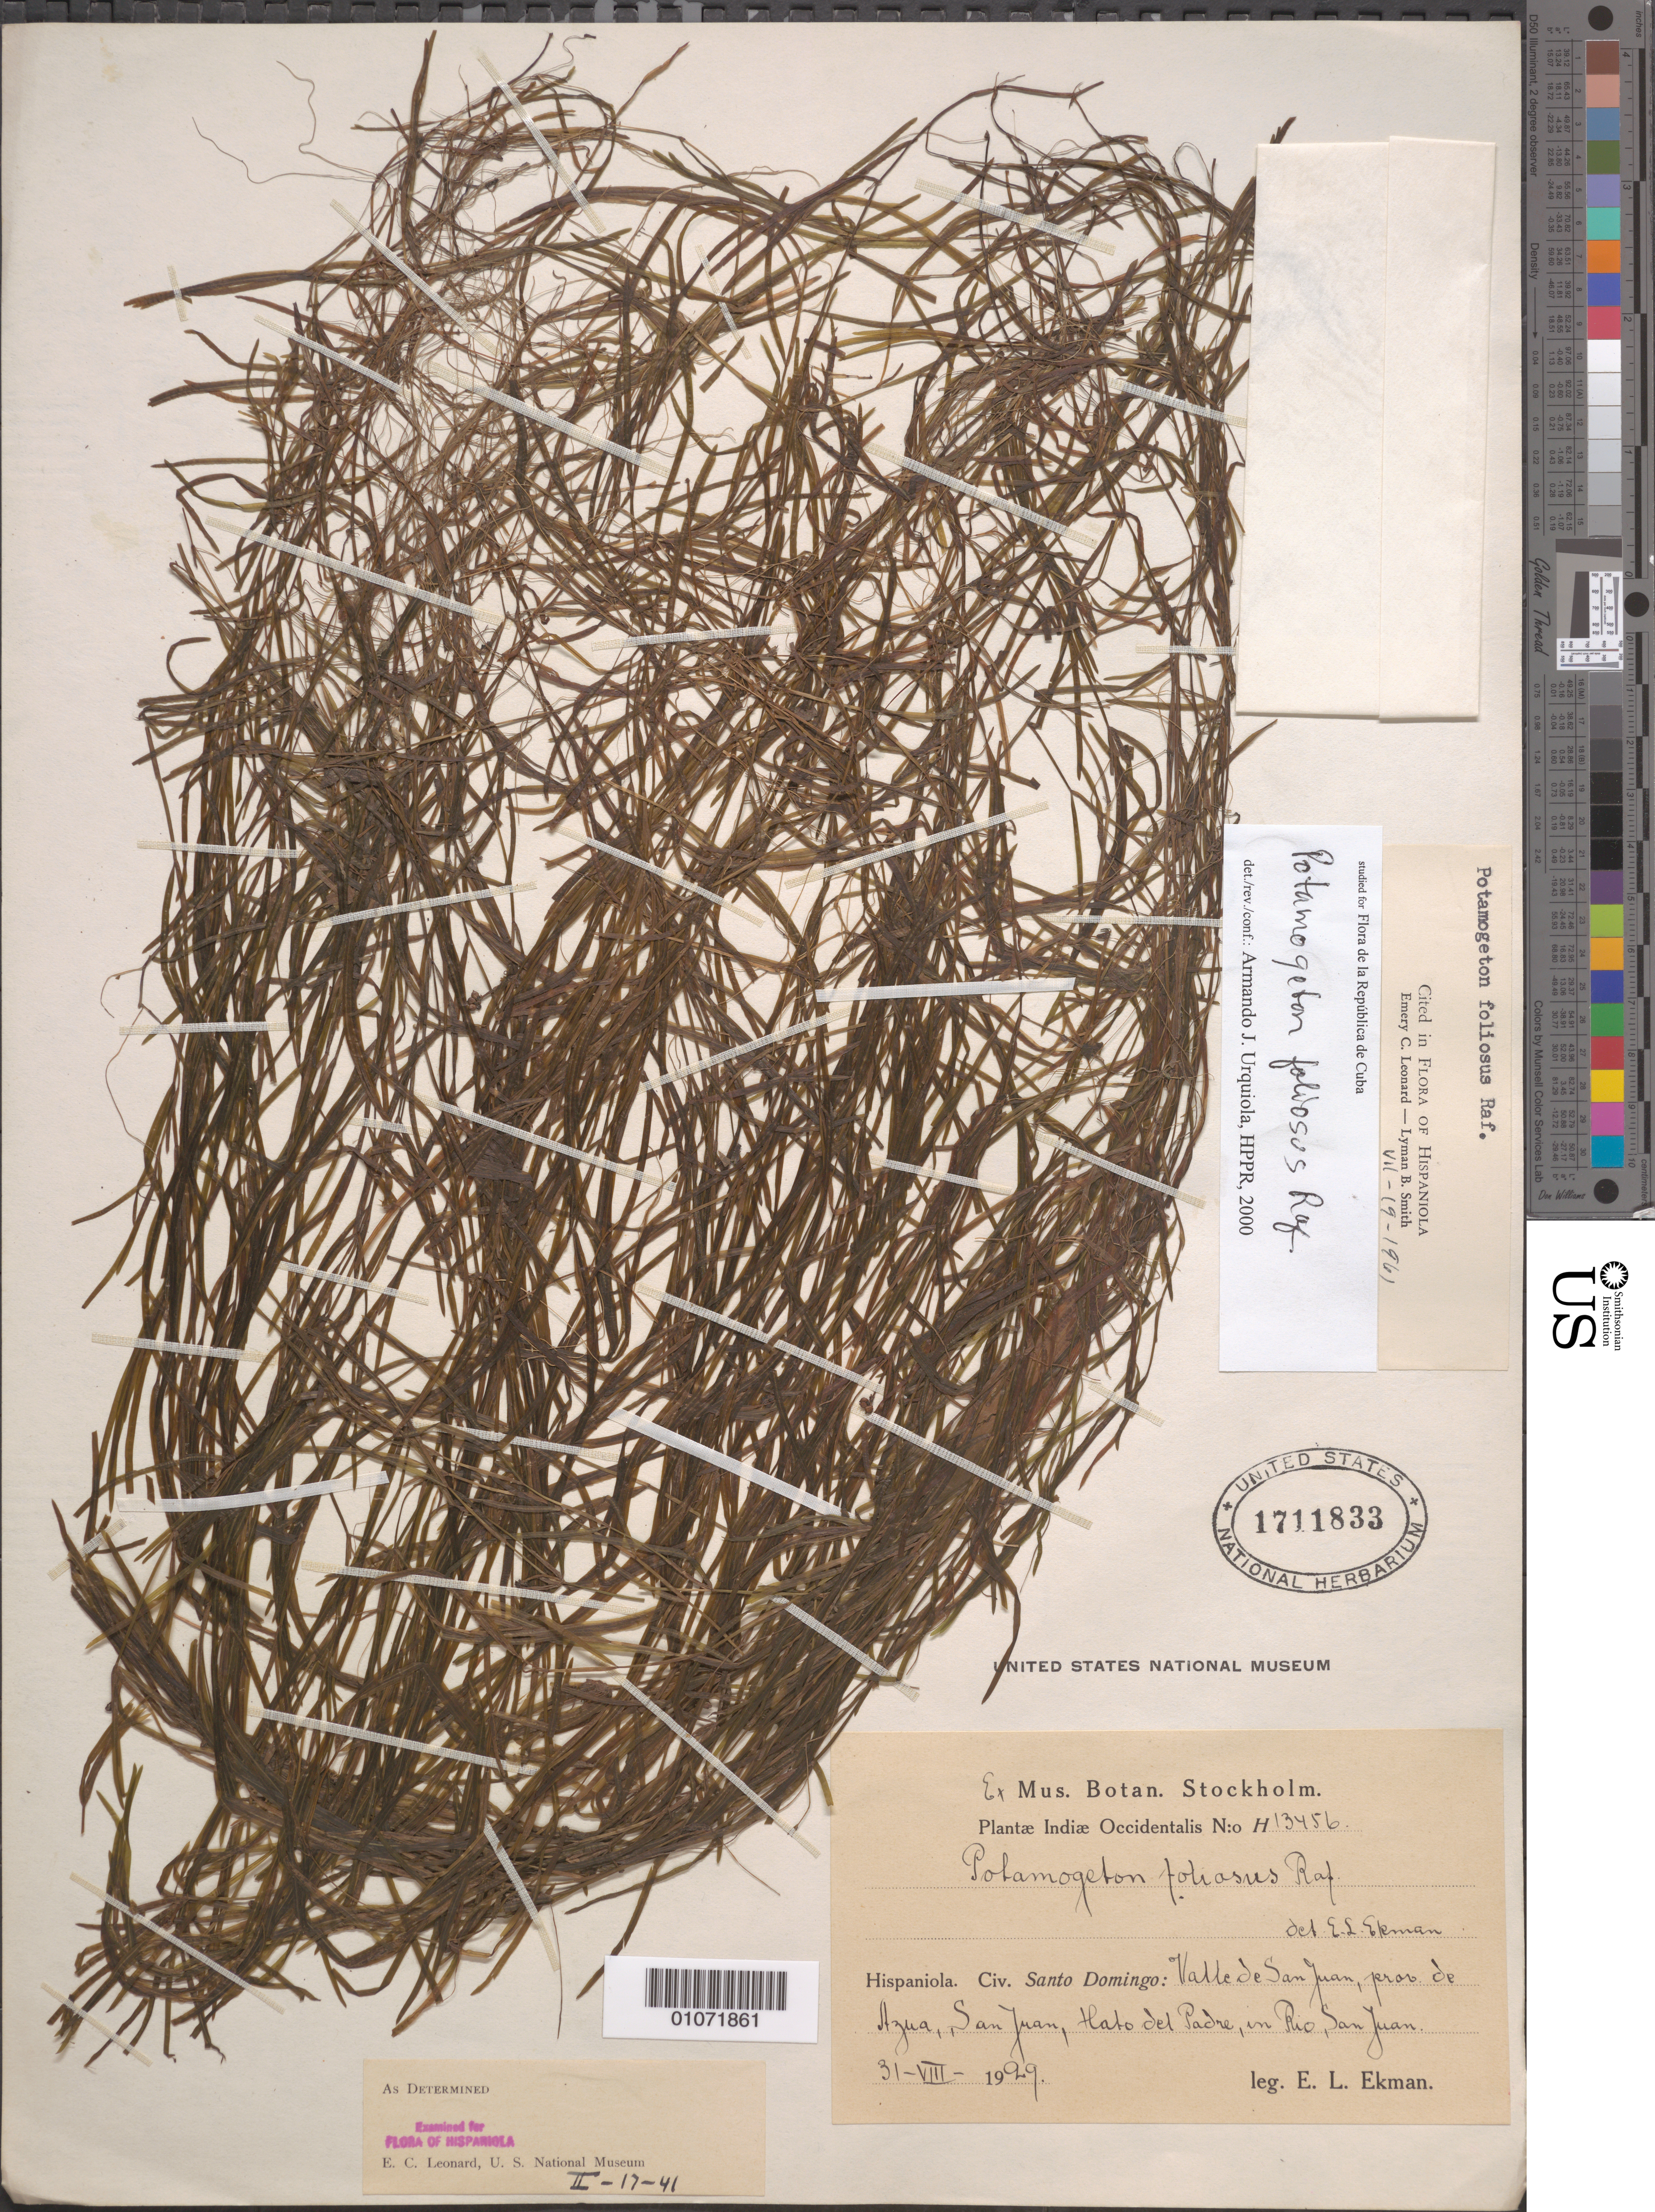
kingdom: Plantae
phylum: Tracheophyta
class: Liliopsida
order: Alismatales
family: Potamogetonaceae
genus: Potamogeton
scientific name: Potamogeton foliosus var. foliosus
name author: Raf.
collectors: E. L. Ekman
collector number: H 13456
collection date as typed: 31 Aug 1929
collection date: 1929-08-31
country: Dominican Republic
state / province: Distrito Nacional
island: Hispaniola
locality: Valle de San Jose, para de Agua, San Juan, Hato de Padne un Rio de San Juan.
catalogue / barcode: US 1711833